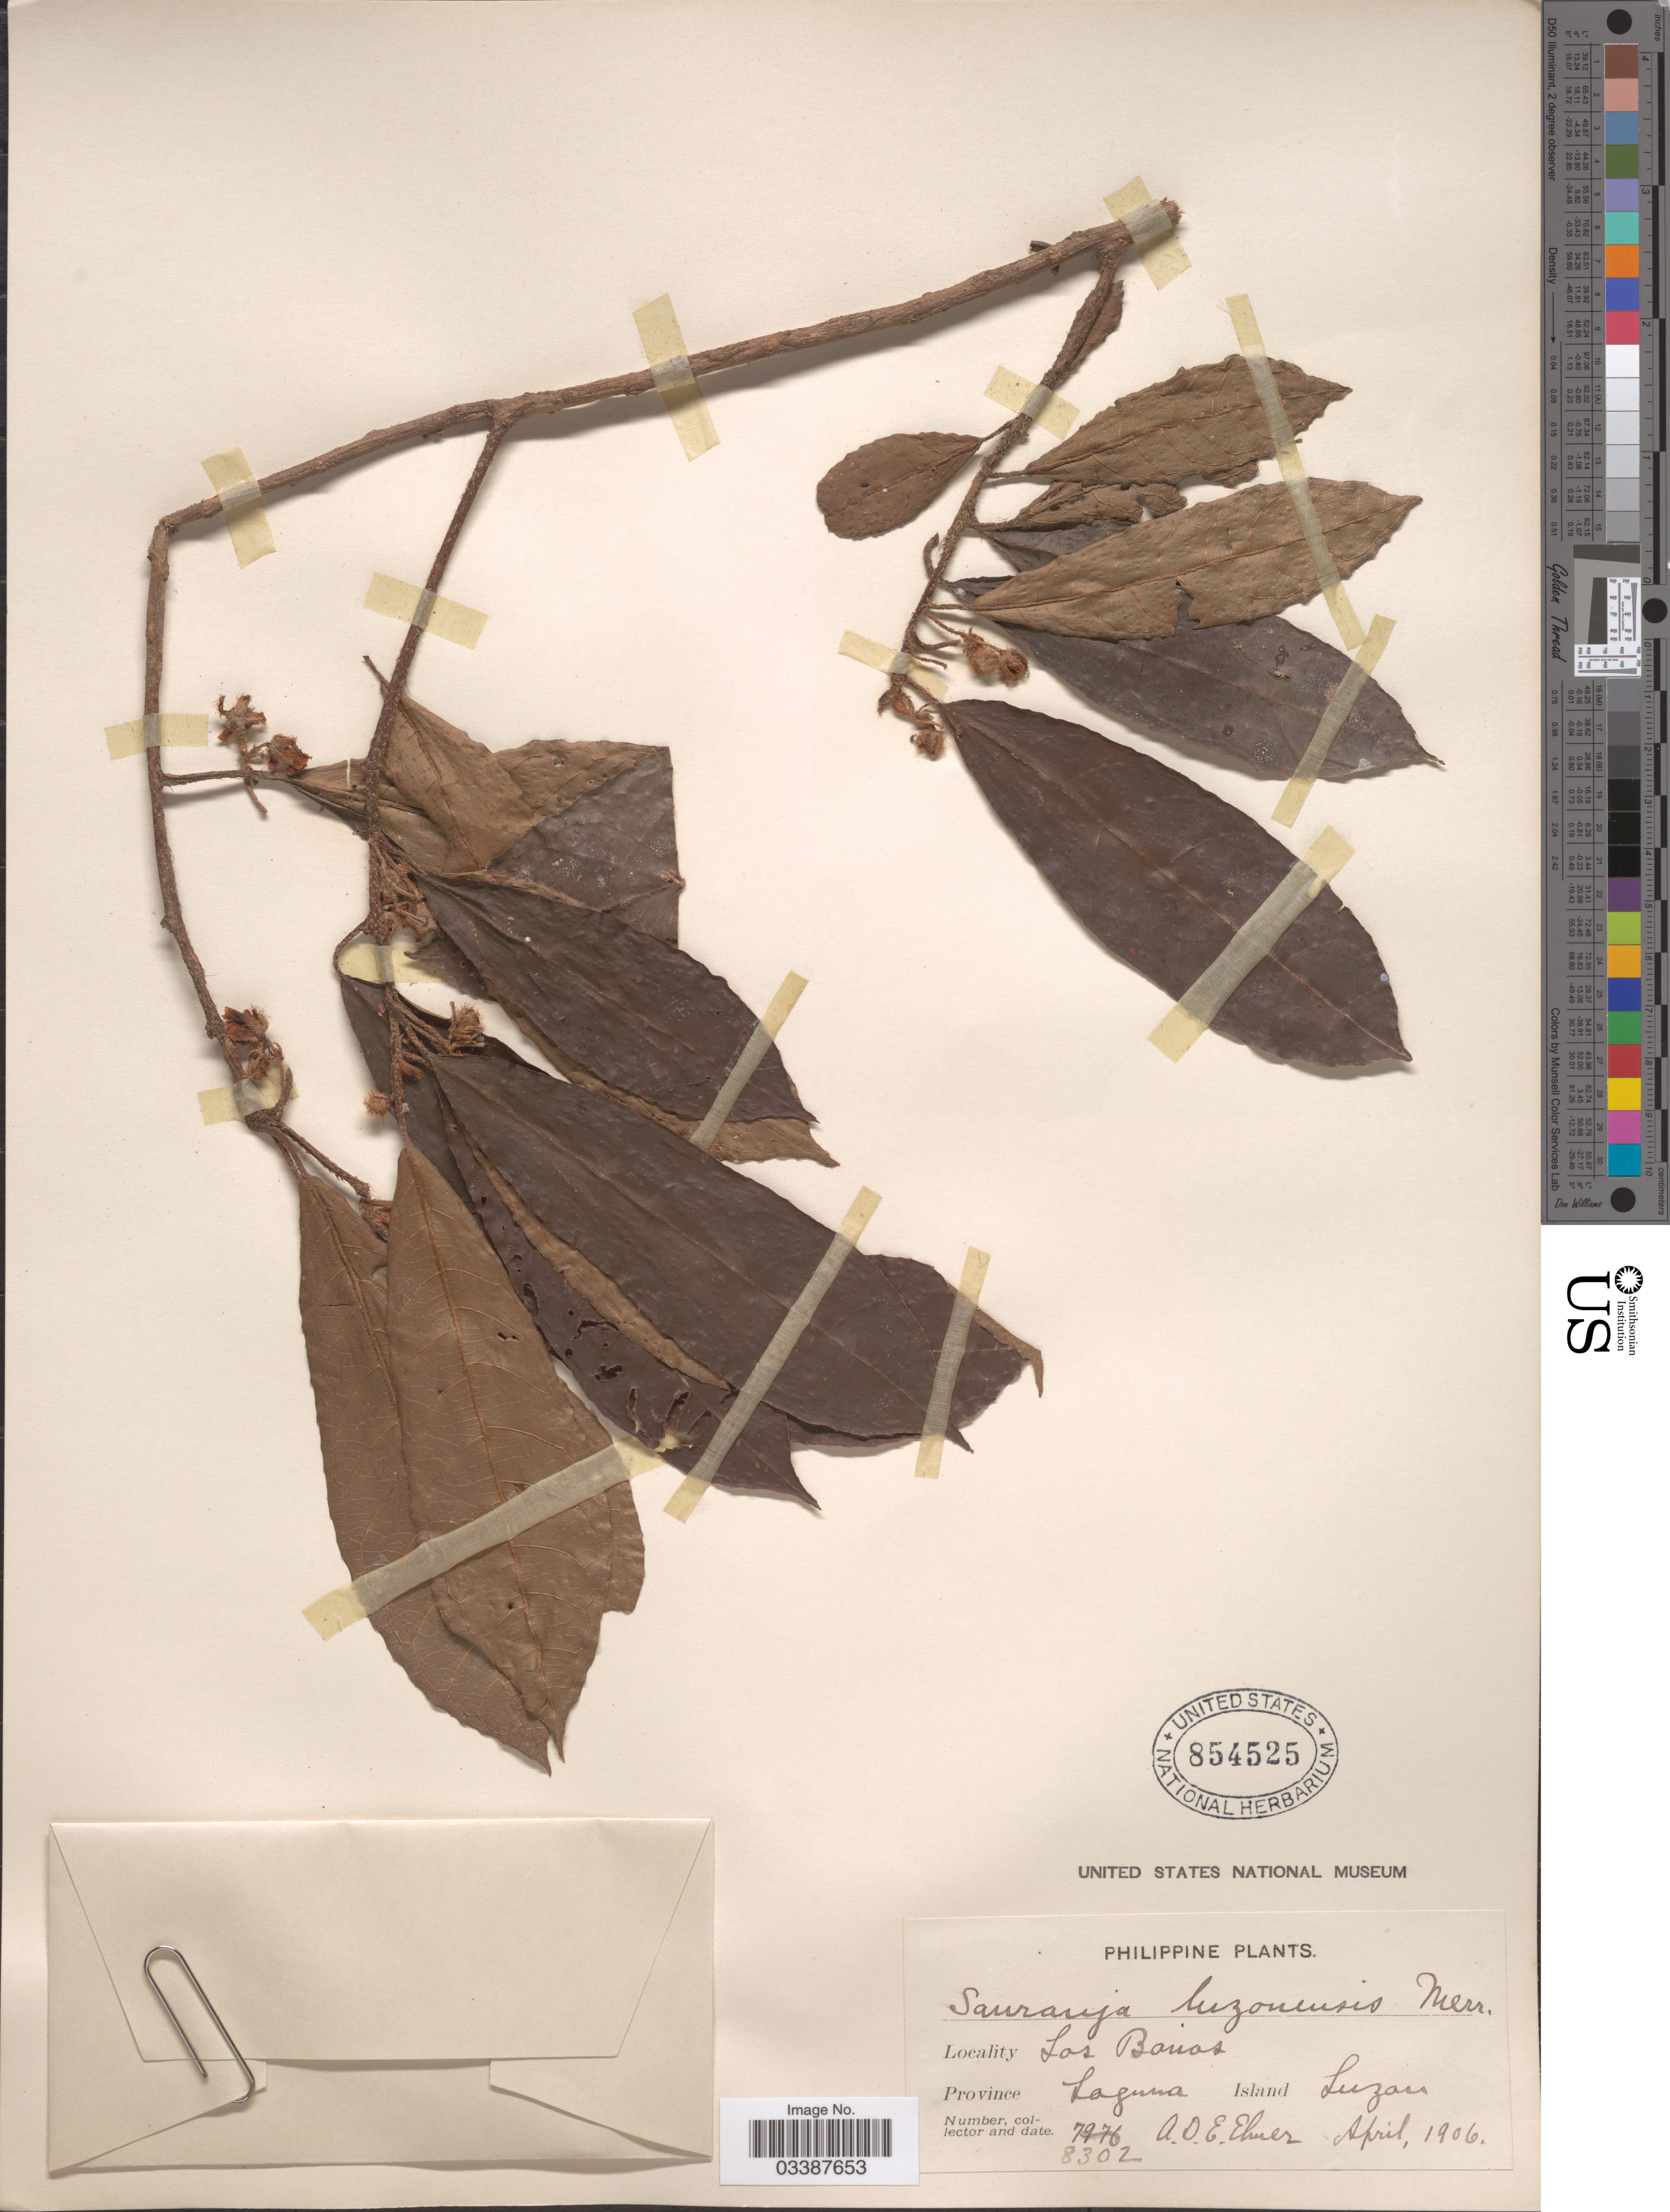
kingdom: Plantae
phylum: Tracheophyta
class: Magnoliopsida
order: Ericales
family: Actinidiaceae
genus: Saurauia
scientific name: Saurauia luzoniensis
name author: Merr.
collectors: A. D. E. Elmer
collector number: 8302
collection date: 1906-04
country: Philippines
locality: Los Banos, Province Laguna, Island Luzon.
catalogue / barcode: US 854525